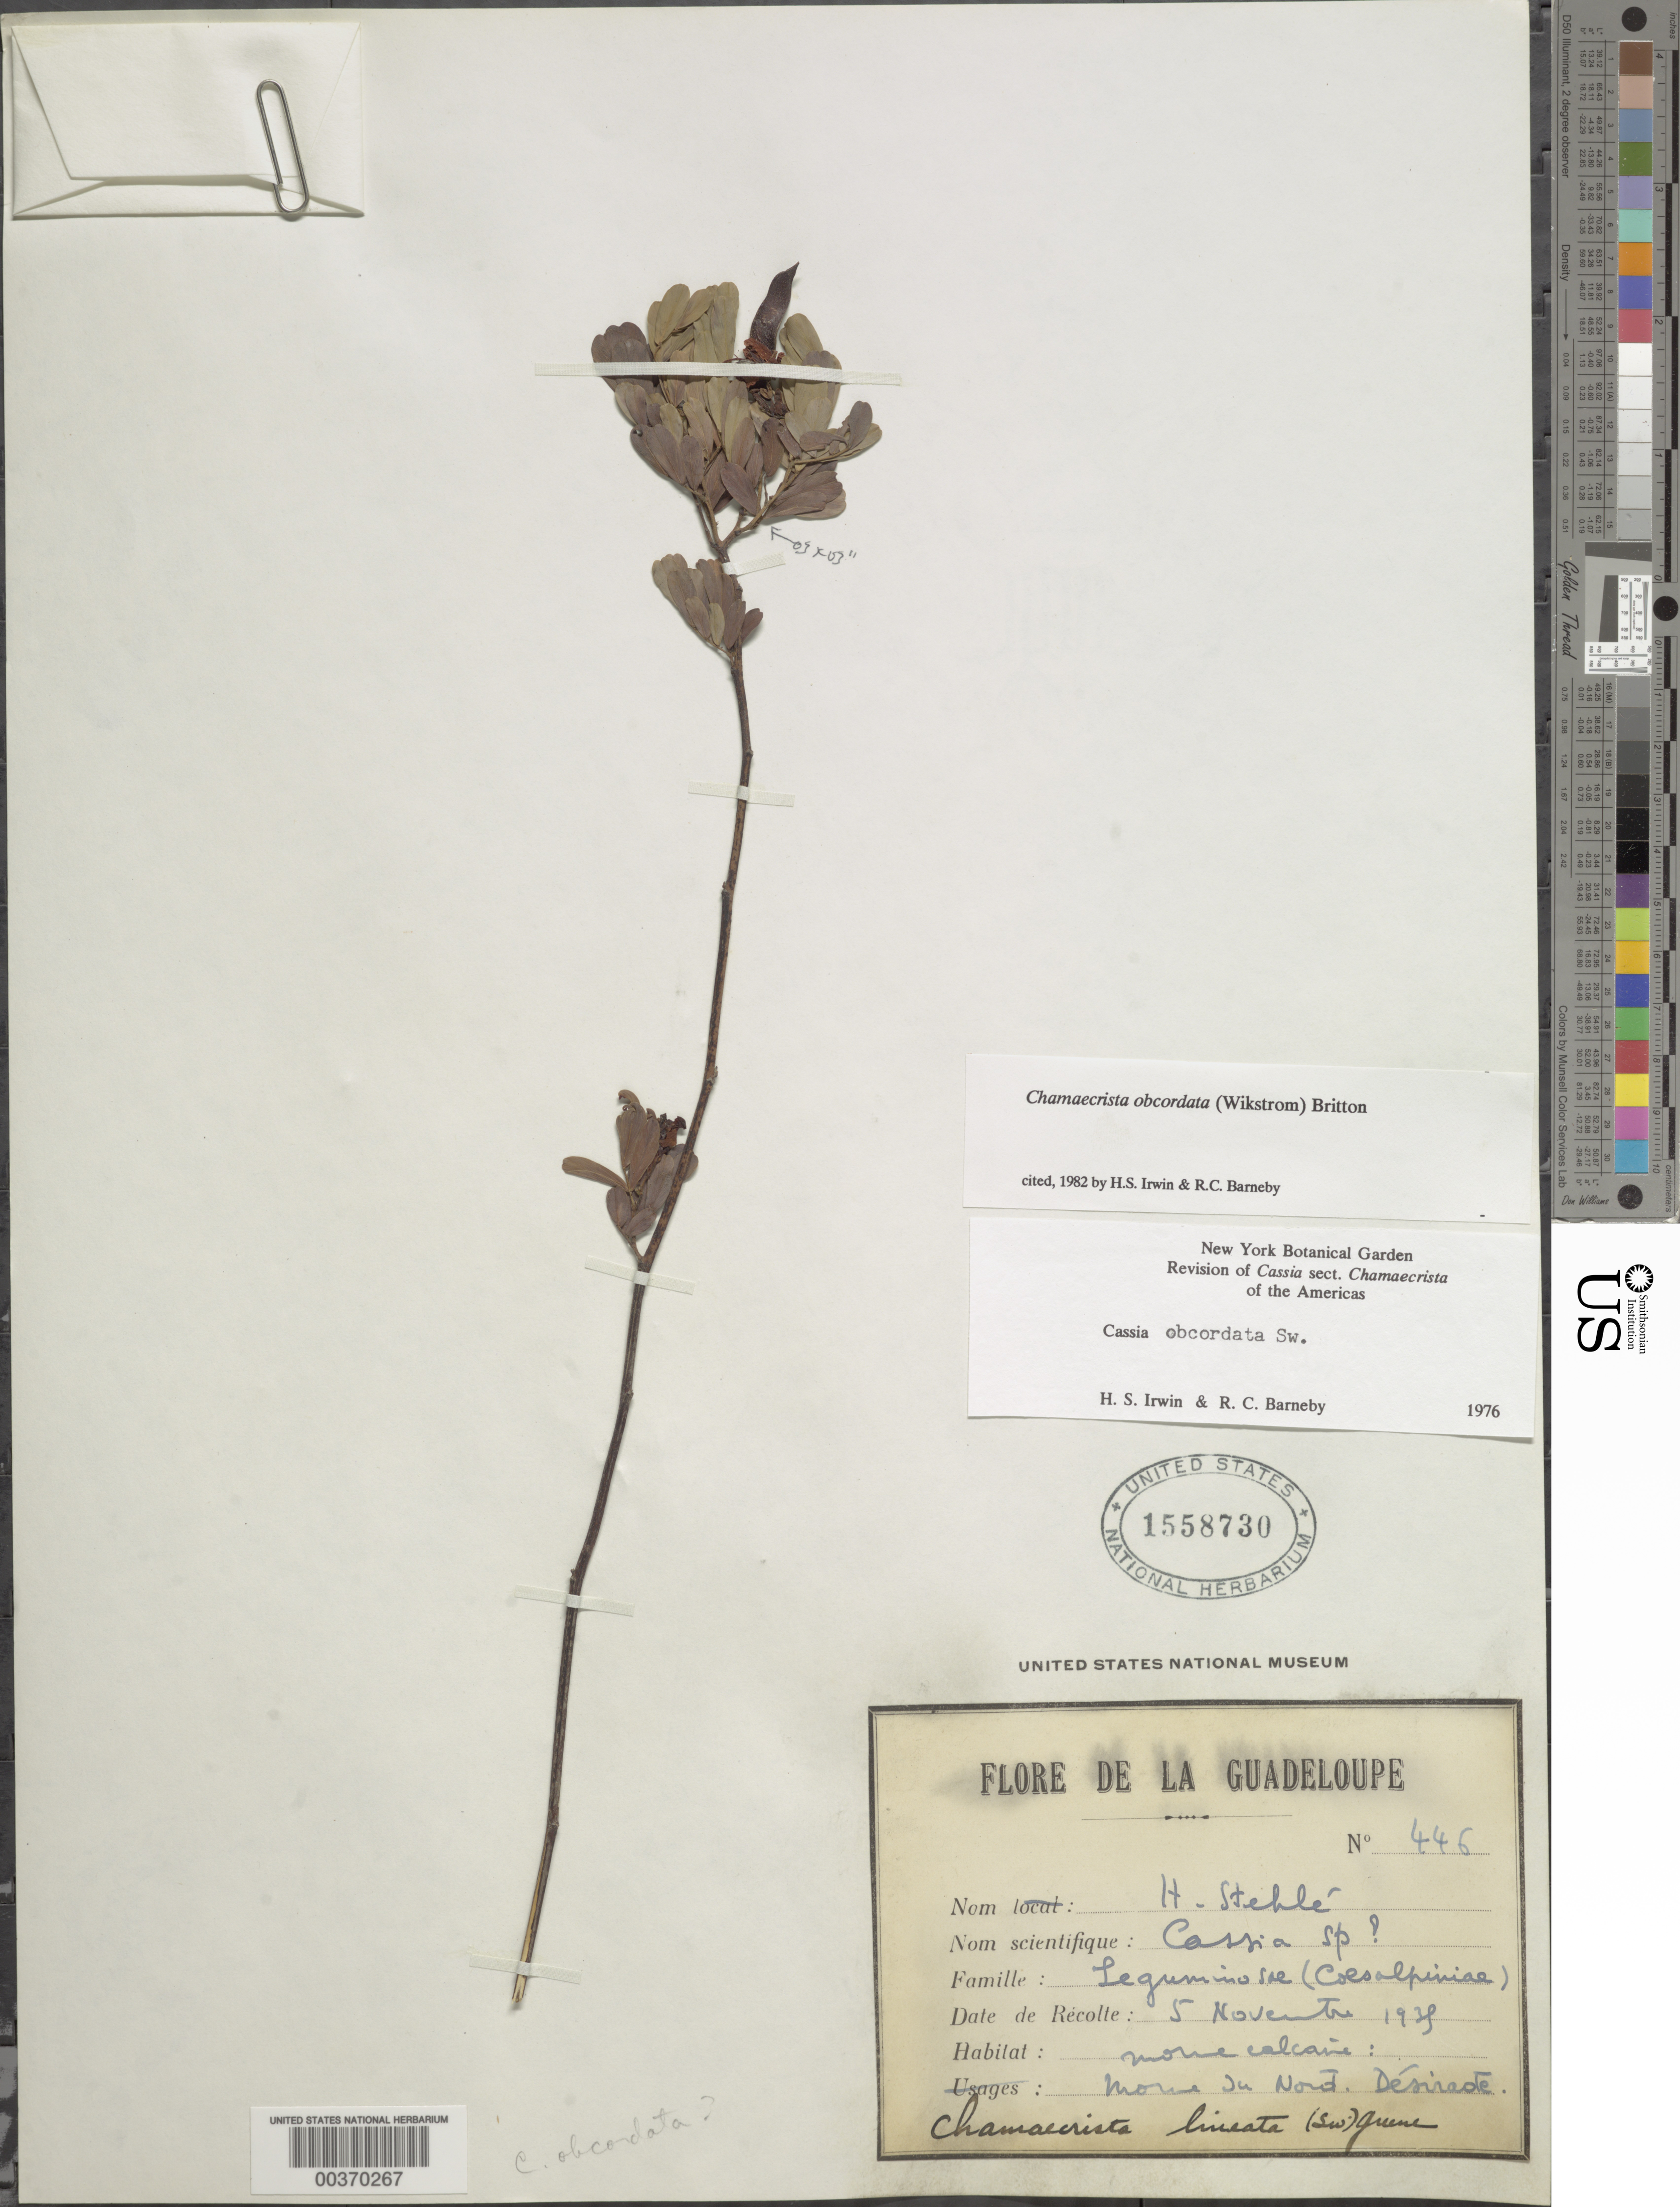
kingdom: Plantae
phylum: Tracheophyta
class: Magnoliopsida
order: Fabales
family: Fabaceae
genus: Chamaecrista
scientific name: Chamaecrista obcordata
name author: Britton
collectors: H. Stehlé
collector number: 446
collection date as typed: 05 Nov 1935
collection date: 1935-11-05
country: Guadeloupe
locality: Morne du nord; desiraste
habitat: Morne calcaire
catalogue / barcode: US 1558730